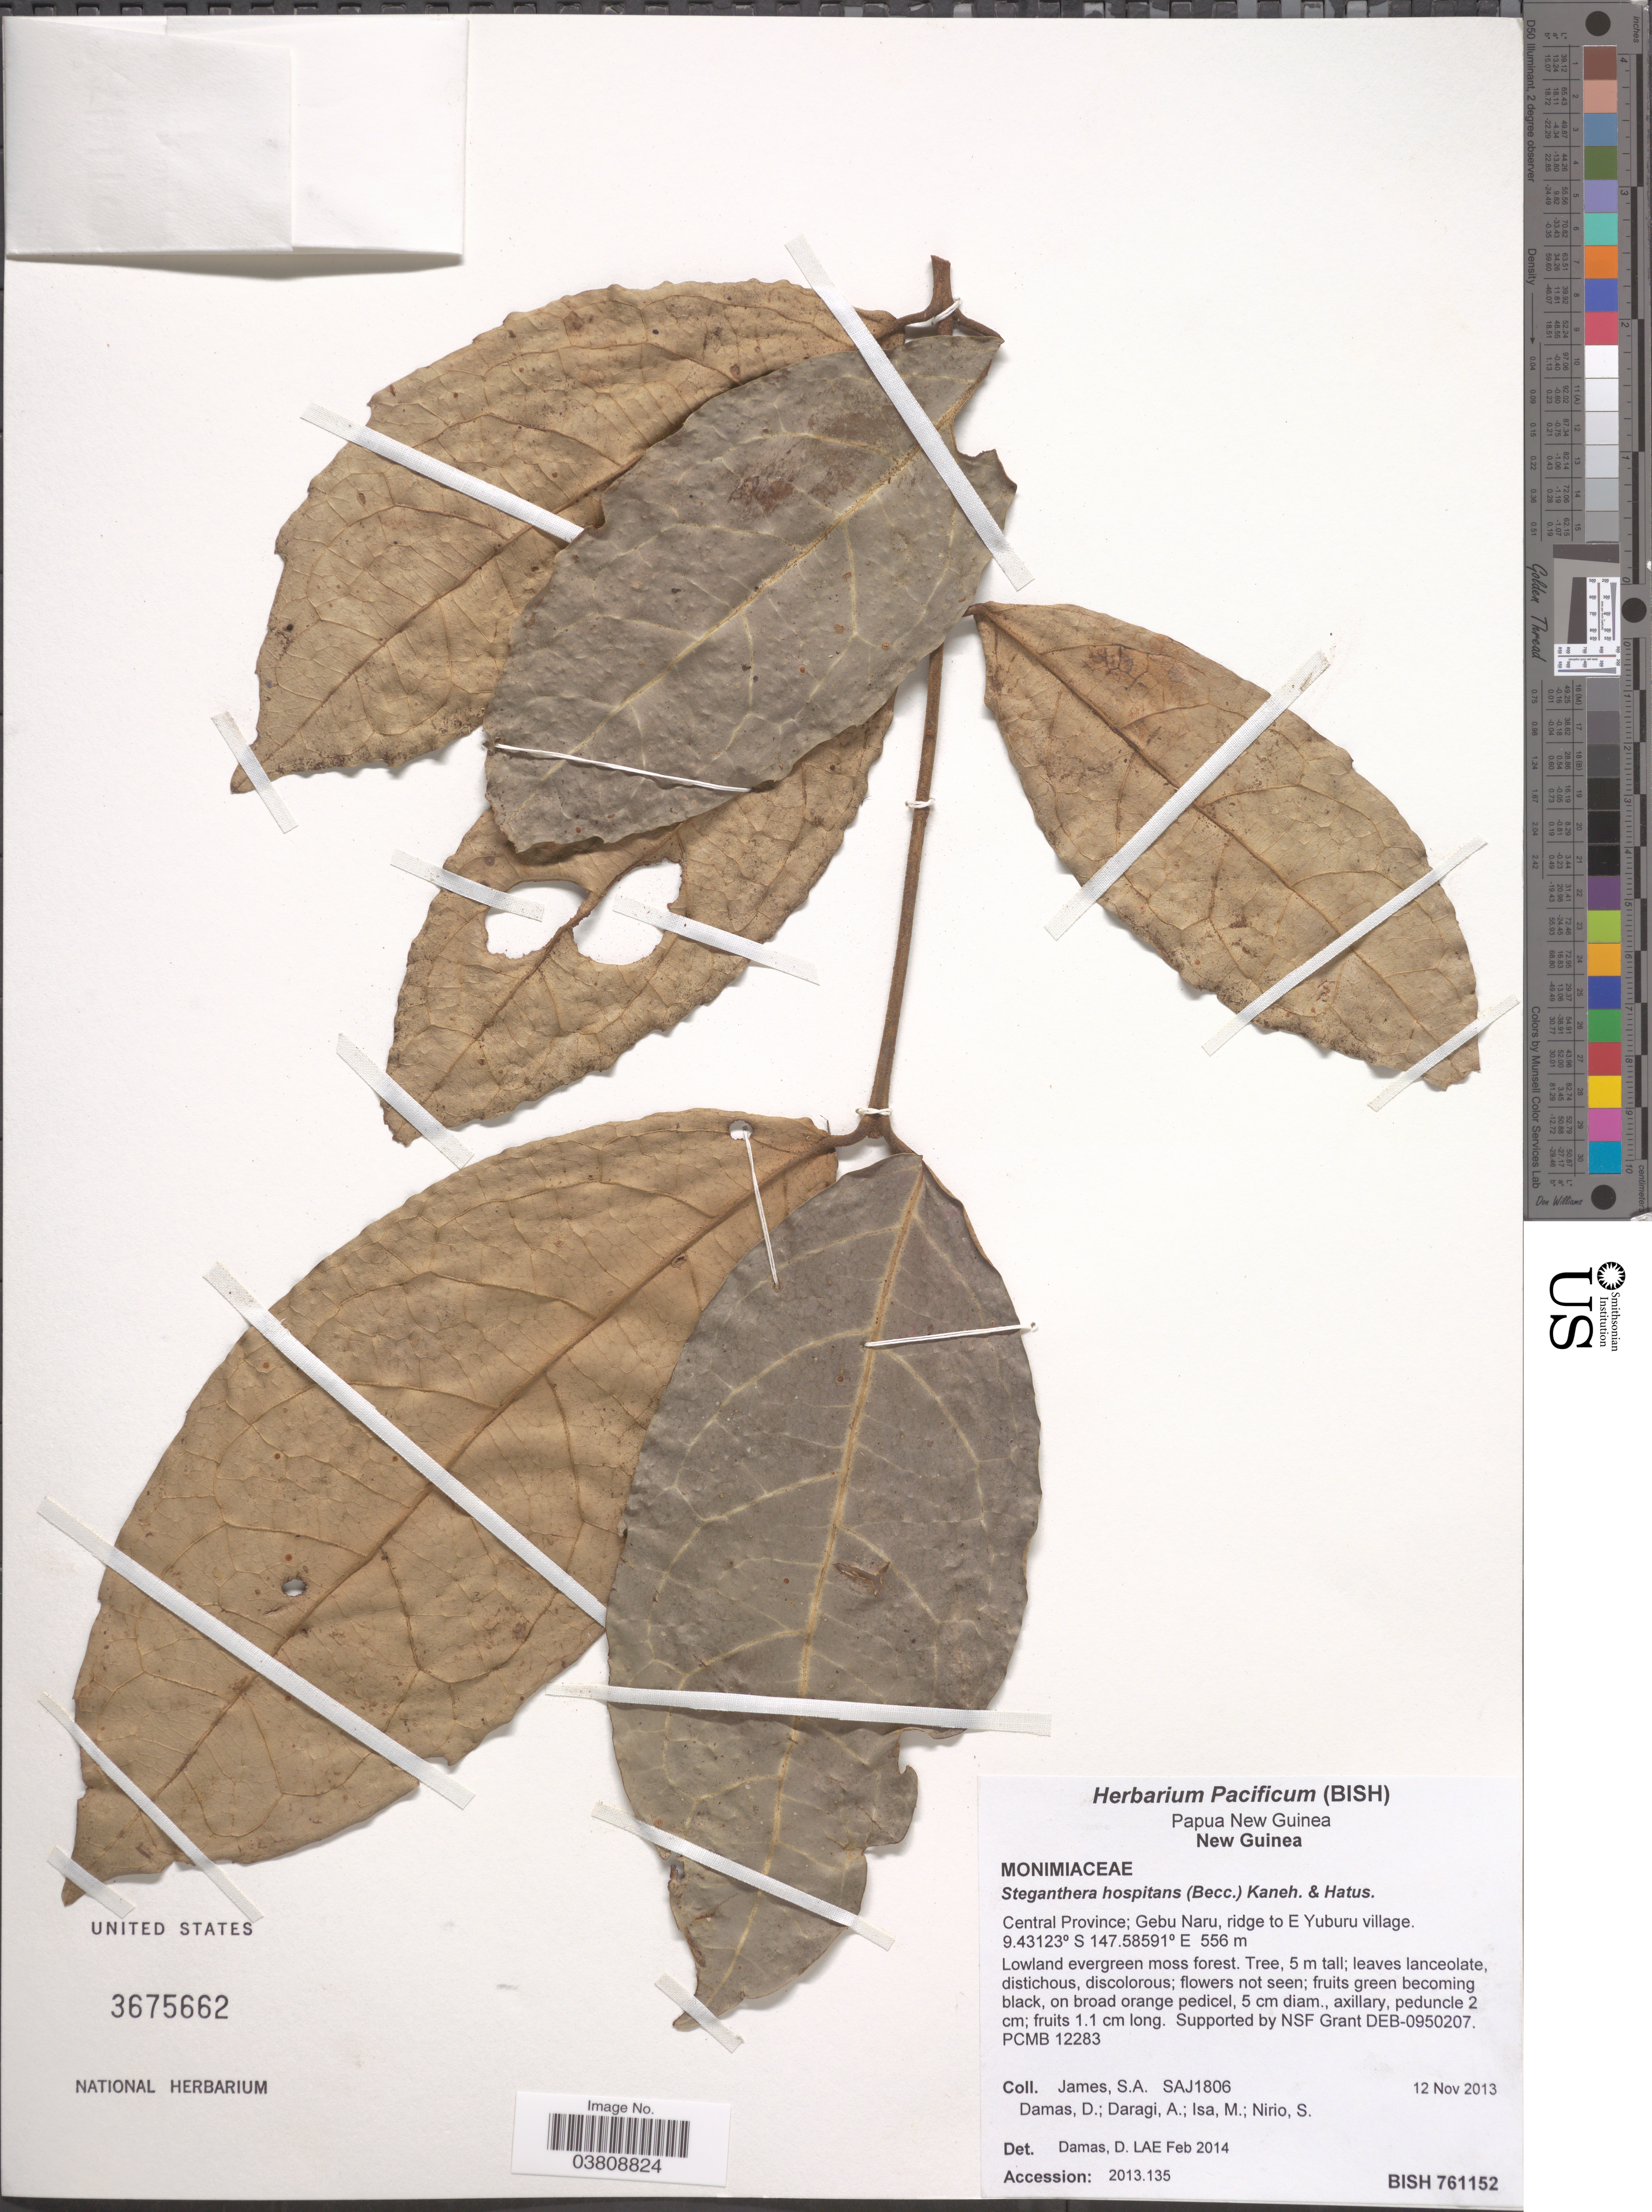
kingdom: Plantae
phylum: Tracheophyta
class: Magnoliopsida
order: Laurales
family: Monimiaceae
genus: Steganthera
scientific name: Steganthera hospitans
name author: (Becc.) Kaneh. & Hatus.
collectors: S. James, D. Damas, A. Daragi, M. Isa & S. Nirio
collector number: SAJ1806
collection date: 2013-11-12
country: Papua New Guinea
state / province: Central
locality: New Guinea. Gebu Naru, ridge to E Yuburu village.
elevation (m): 556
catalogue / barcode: US 3675662